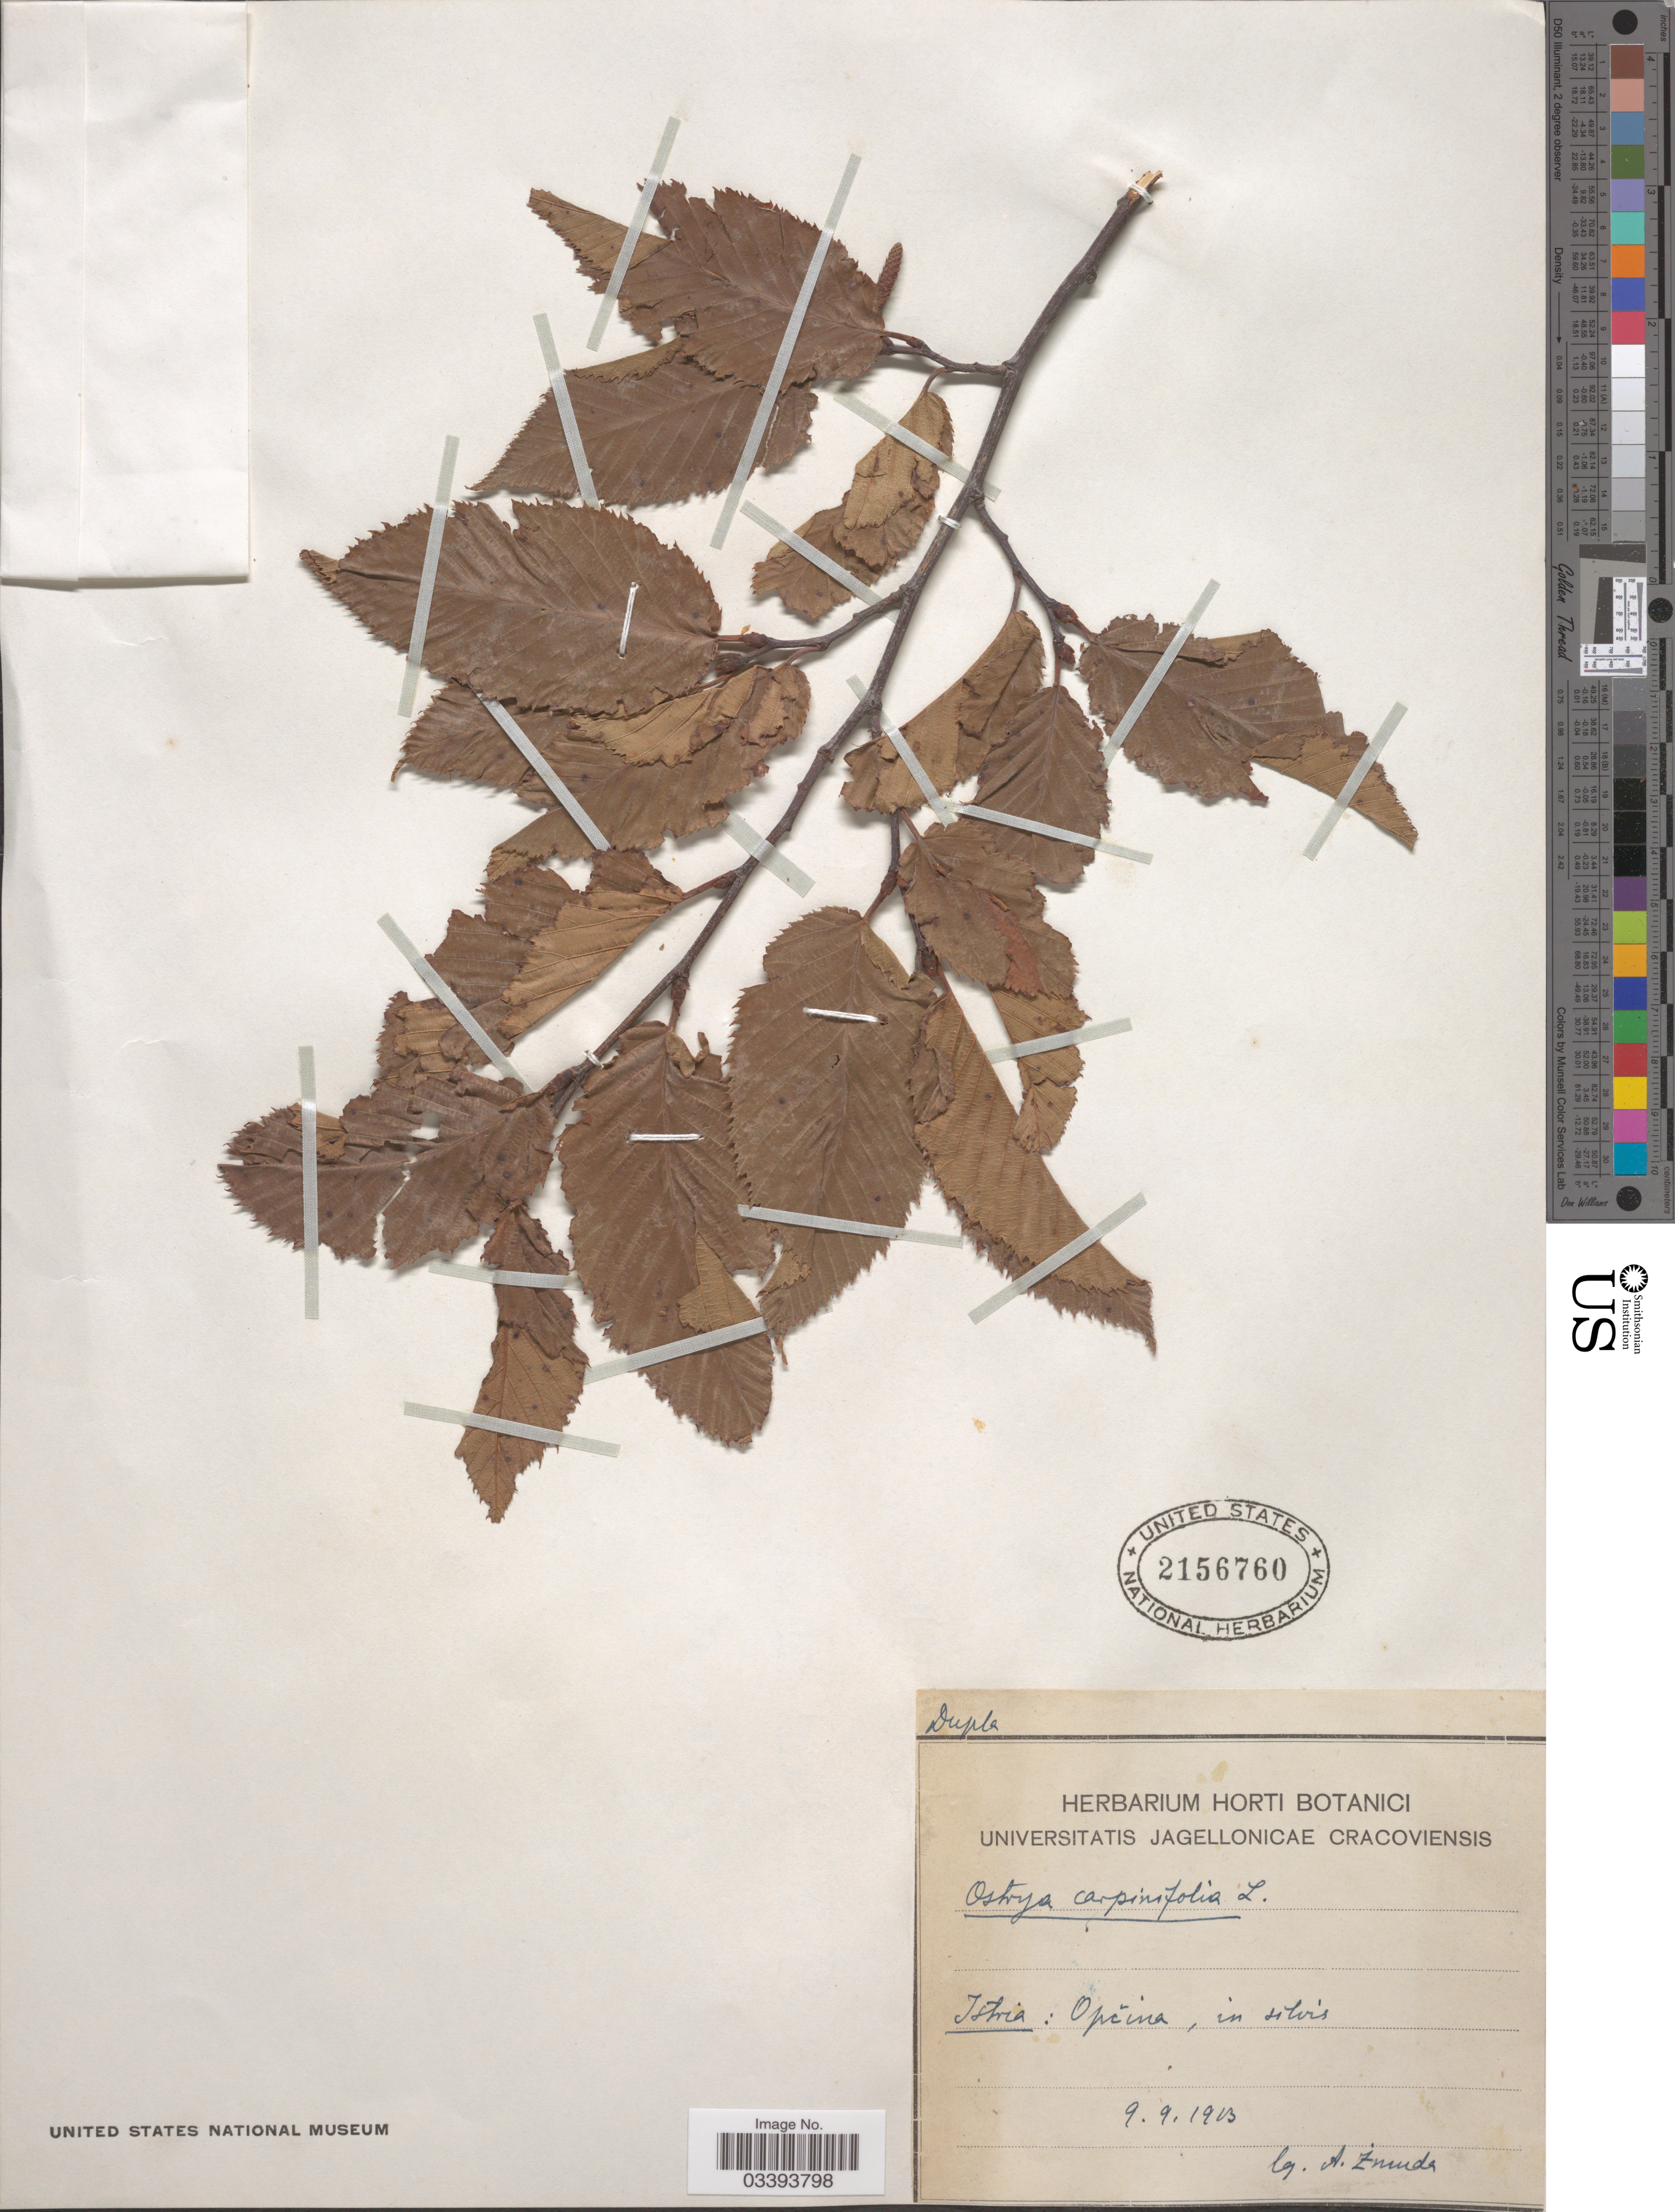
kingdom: Plantae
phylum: Tracheophyta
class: Magnoliopsida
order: Fagales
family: Betulaceae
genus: Ostrya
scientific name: Ostrya carpinifolia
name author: Scop.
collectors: A. Zmuda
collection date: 1913-09-09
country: Croatia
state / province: Istria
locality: Opčina.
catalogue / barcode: US 2156760